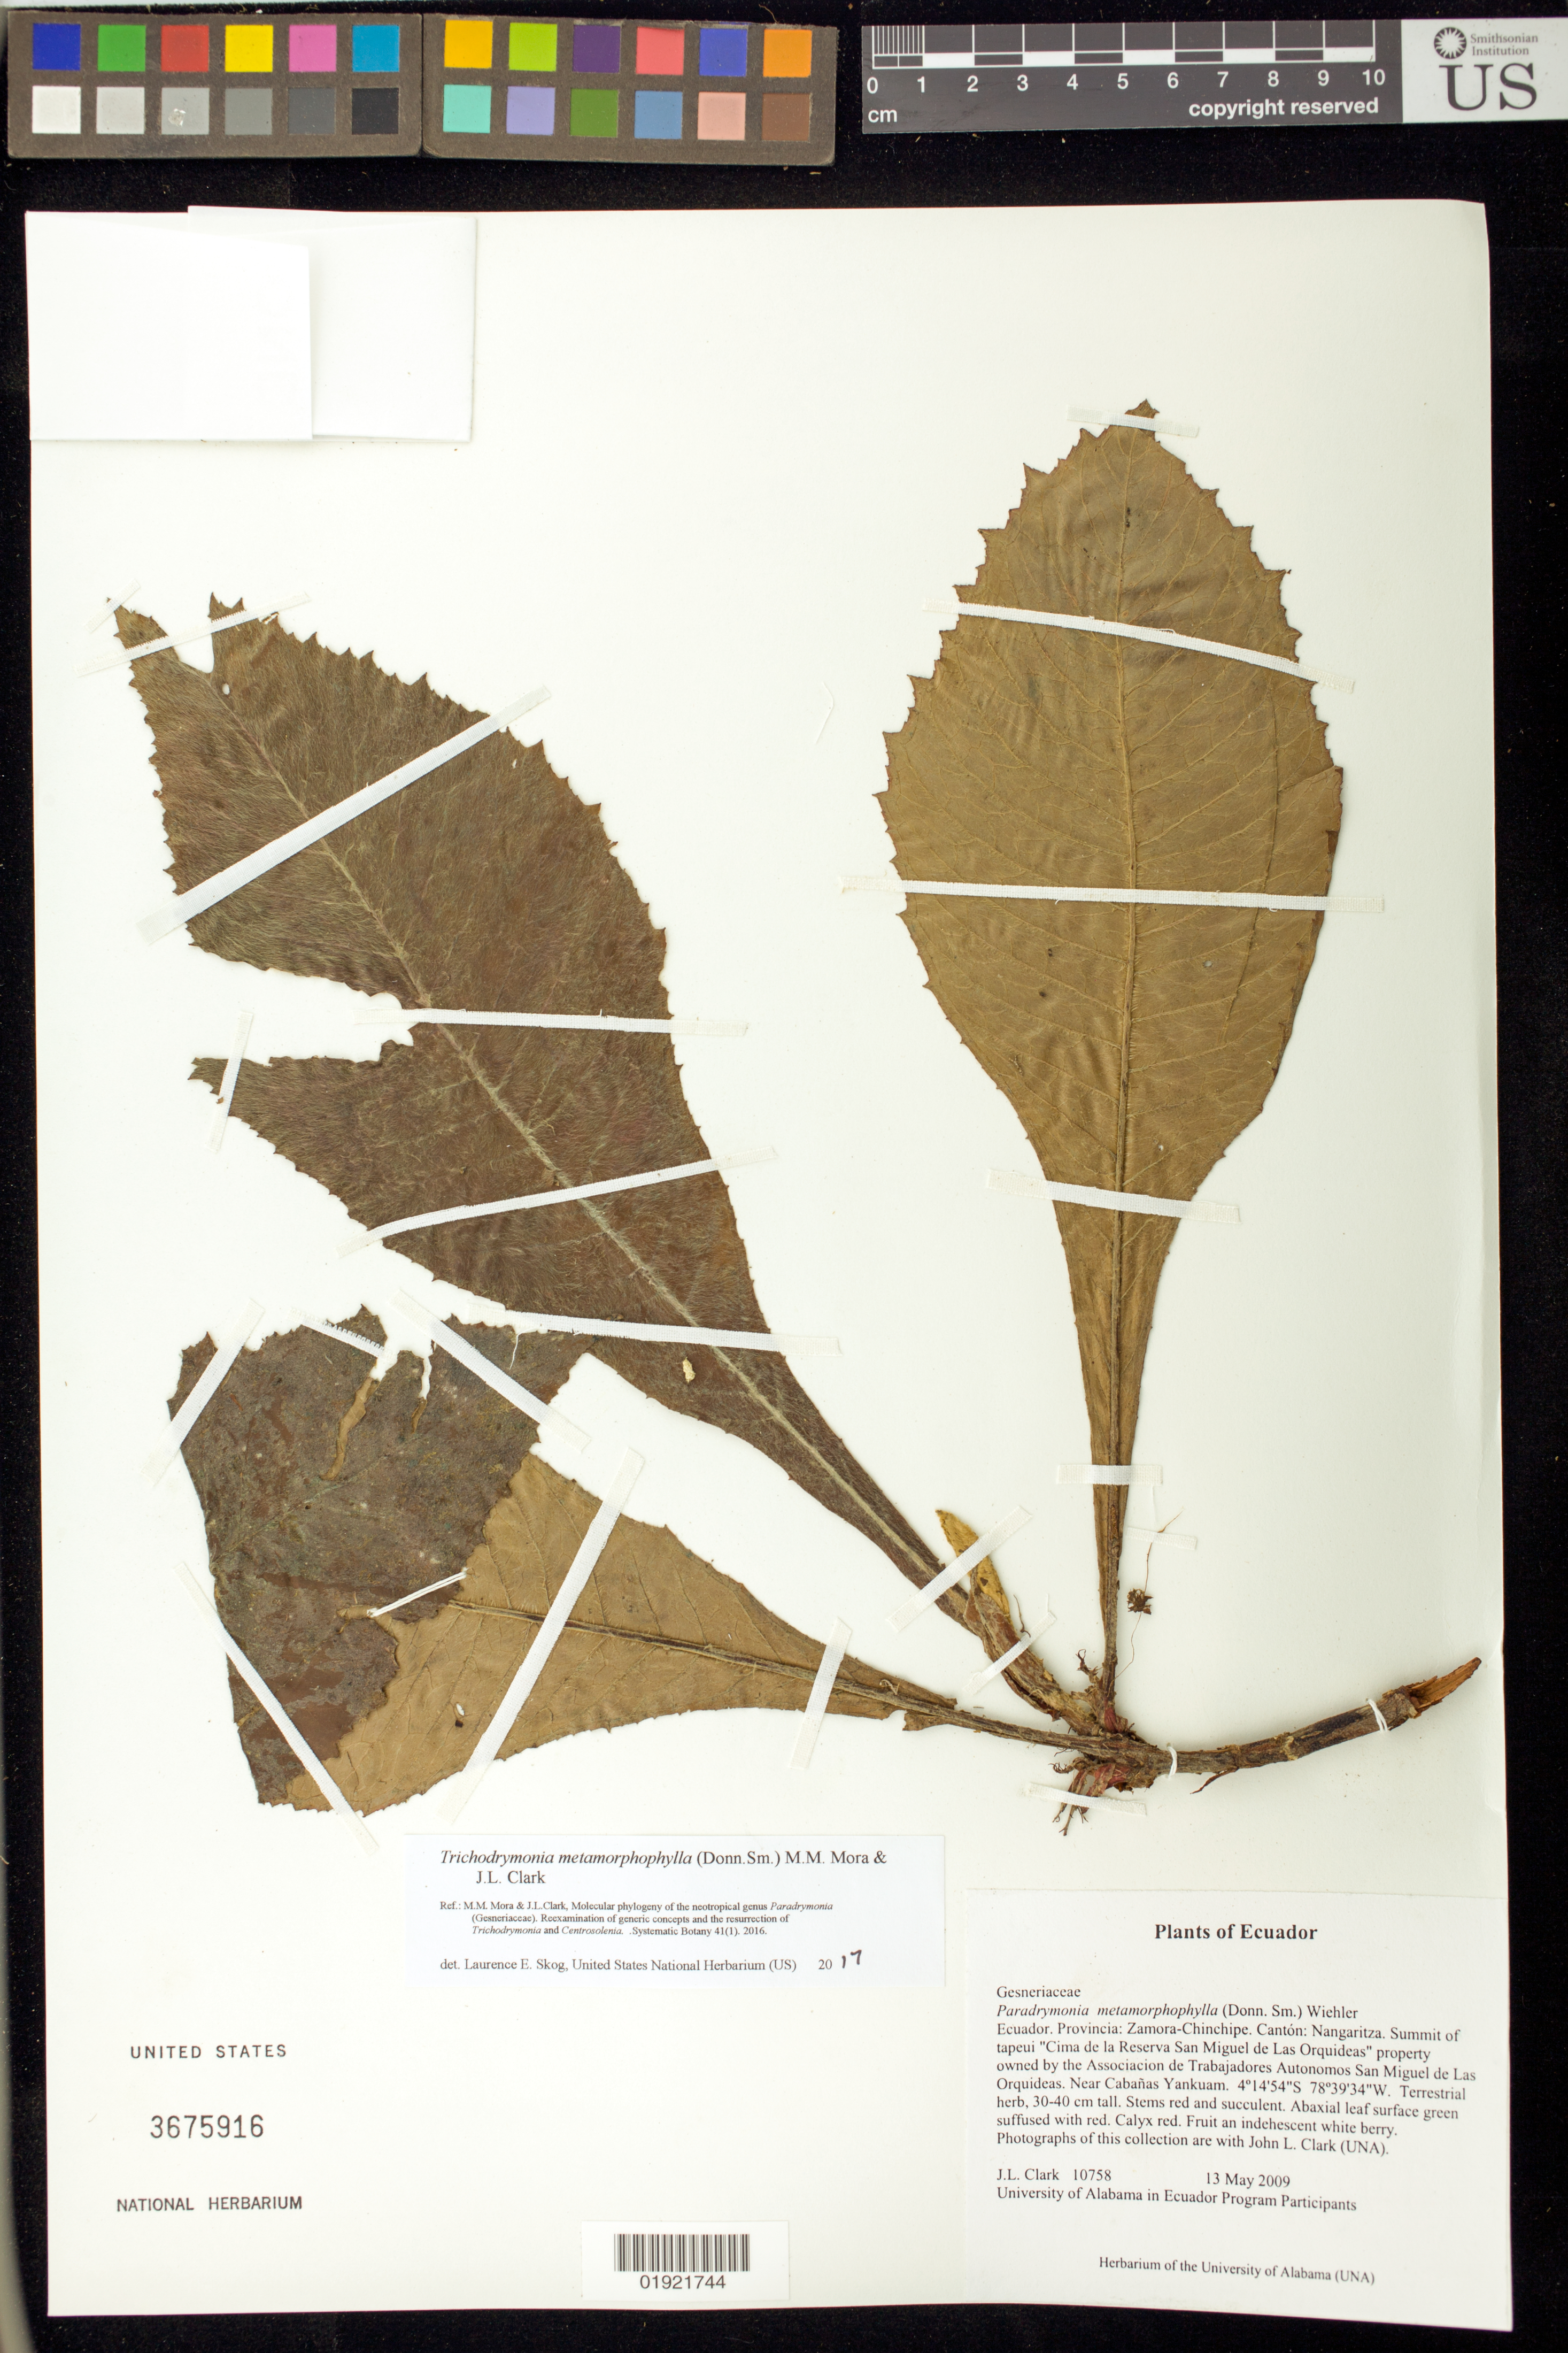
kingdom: Plantae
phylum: Tracheophyta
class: Magnoliopsida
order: Lamiales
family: Gesneriaceae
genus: Trichodrymonia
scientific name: Trichodrymonia metamorphophylla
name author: (Donn. Sm.) M.M. Mora & J.L. Clark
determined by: Skog, Laurence E.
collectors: J. L. Clark & University of Alabama in Ecuador Program participants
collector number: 10758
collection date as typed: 13 May 2009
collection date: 2009-05-13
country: Ecuador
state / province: Zamora-Chinchipe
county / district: Nangaritza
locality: Summit of tapeui "Cima de la Reserva San Miguel de Las Oquideas" property owned by the Associacion de Trabajadores Autonomos San Miguel de Las Orquideas. Near Cabanas Yankuam.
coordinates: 4 14 54 S, 78 39 34 W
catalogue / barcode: US 3675916